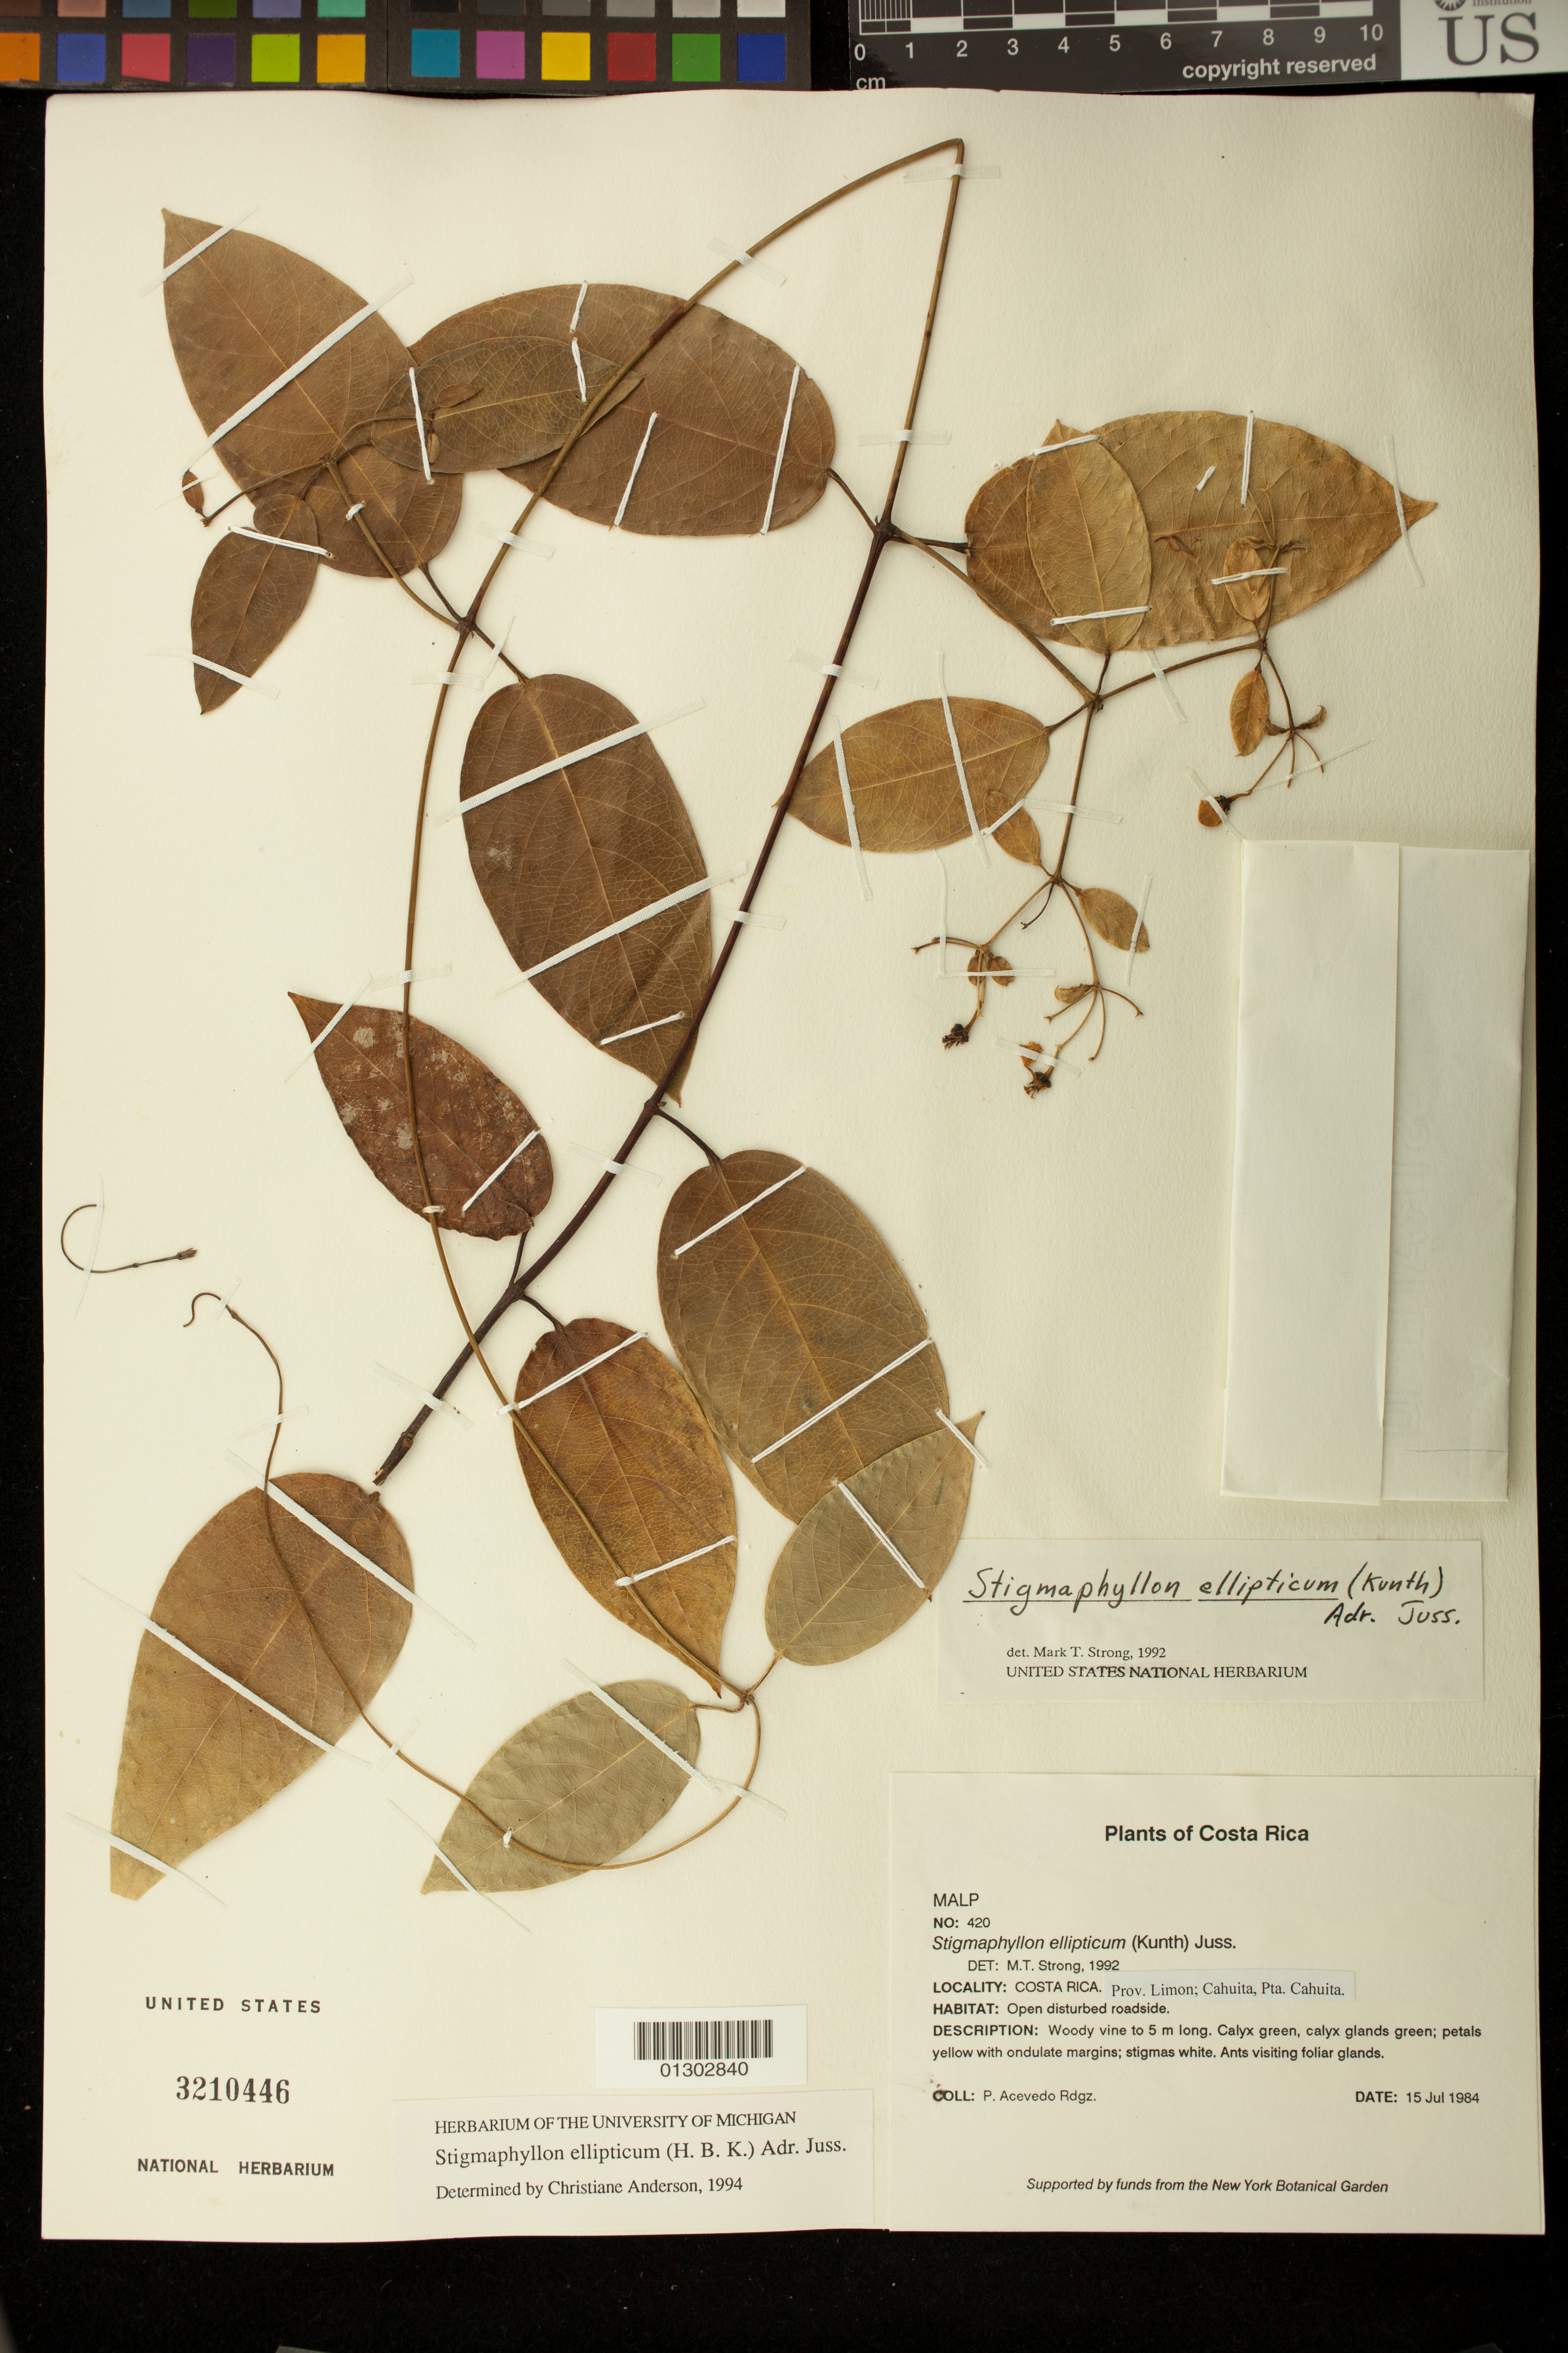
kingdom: Plantae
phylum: Tracheophyta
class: Magnoliopsida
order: Malpighiales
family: Malpighiaceae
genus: Stigmaphyllon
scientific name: Stigmaphyllon ellipticum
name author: (Kunth) A. Juss.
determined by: Anderson, C. E., (MICH)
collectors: P. Acevedo-Rodr.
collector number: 420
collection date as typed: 15 Jul 1984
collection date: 1984-07-15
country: Costa Rica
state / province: Limón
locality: Prov. Limon; Cahuita, Pta. Cahuita.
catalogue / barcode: US 3210446